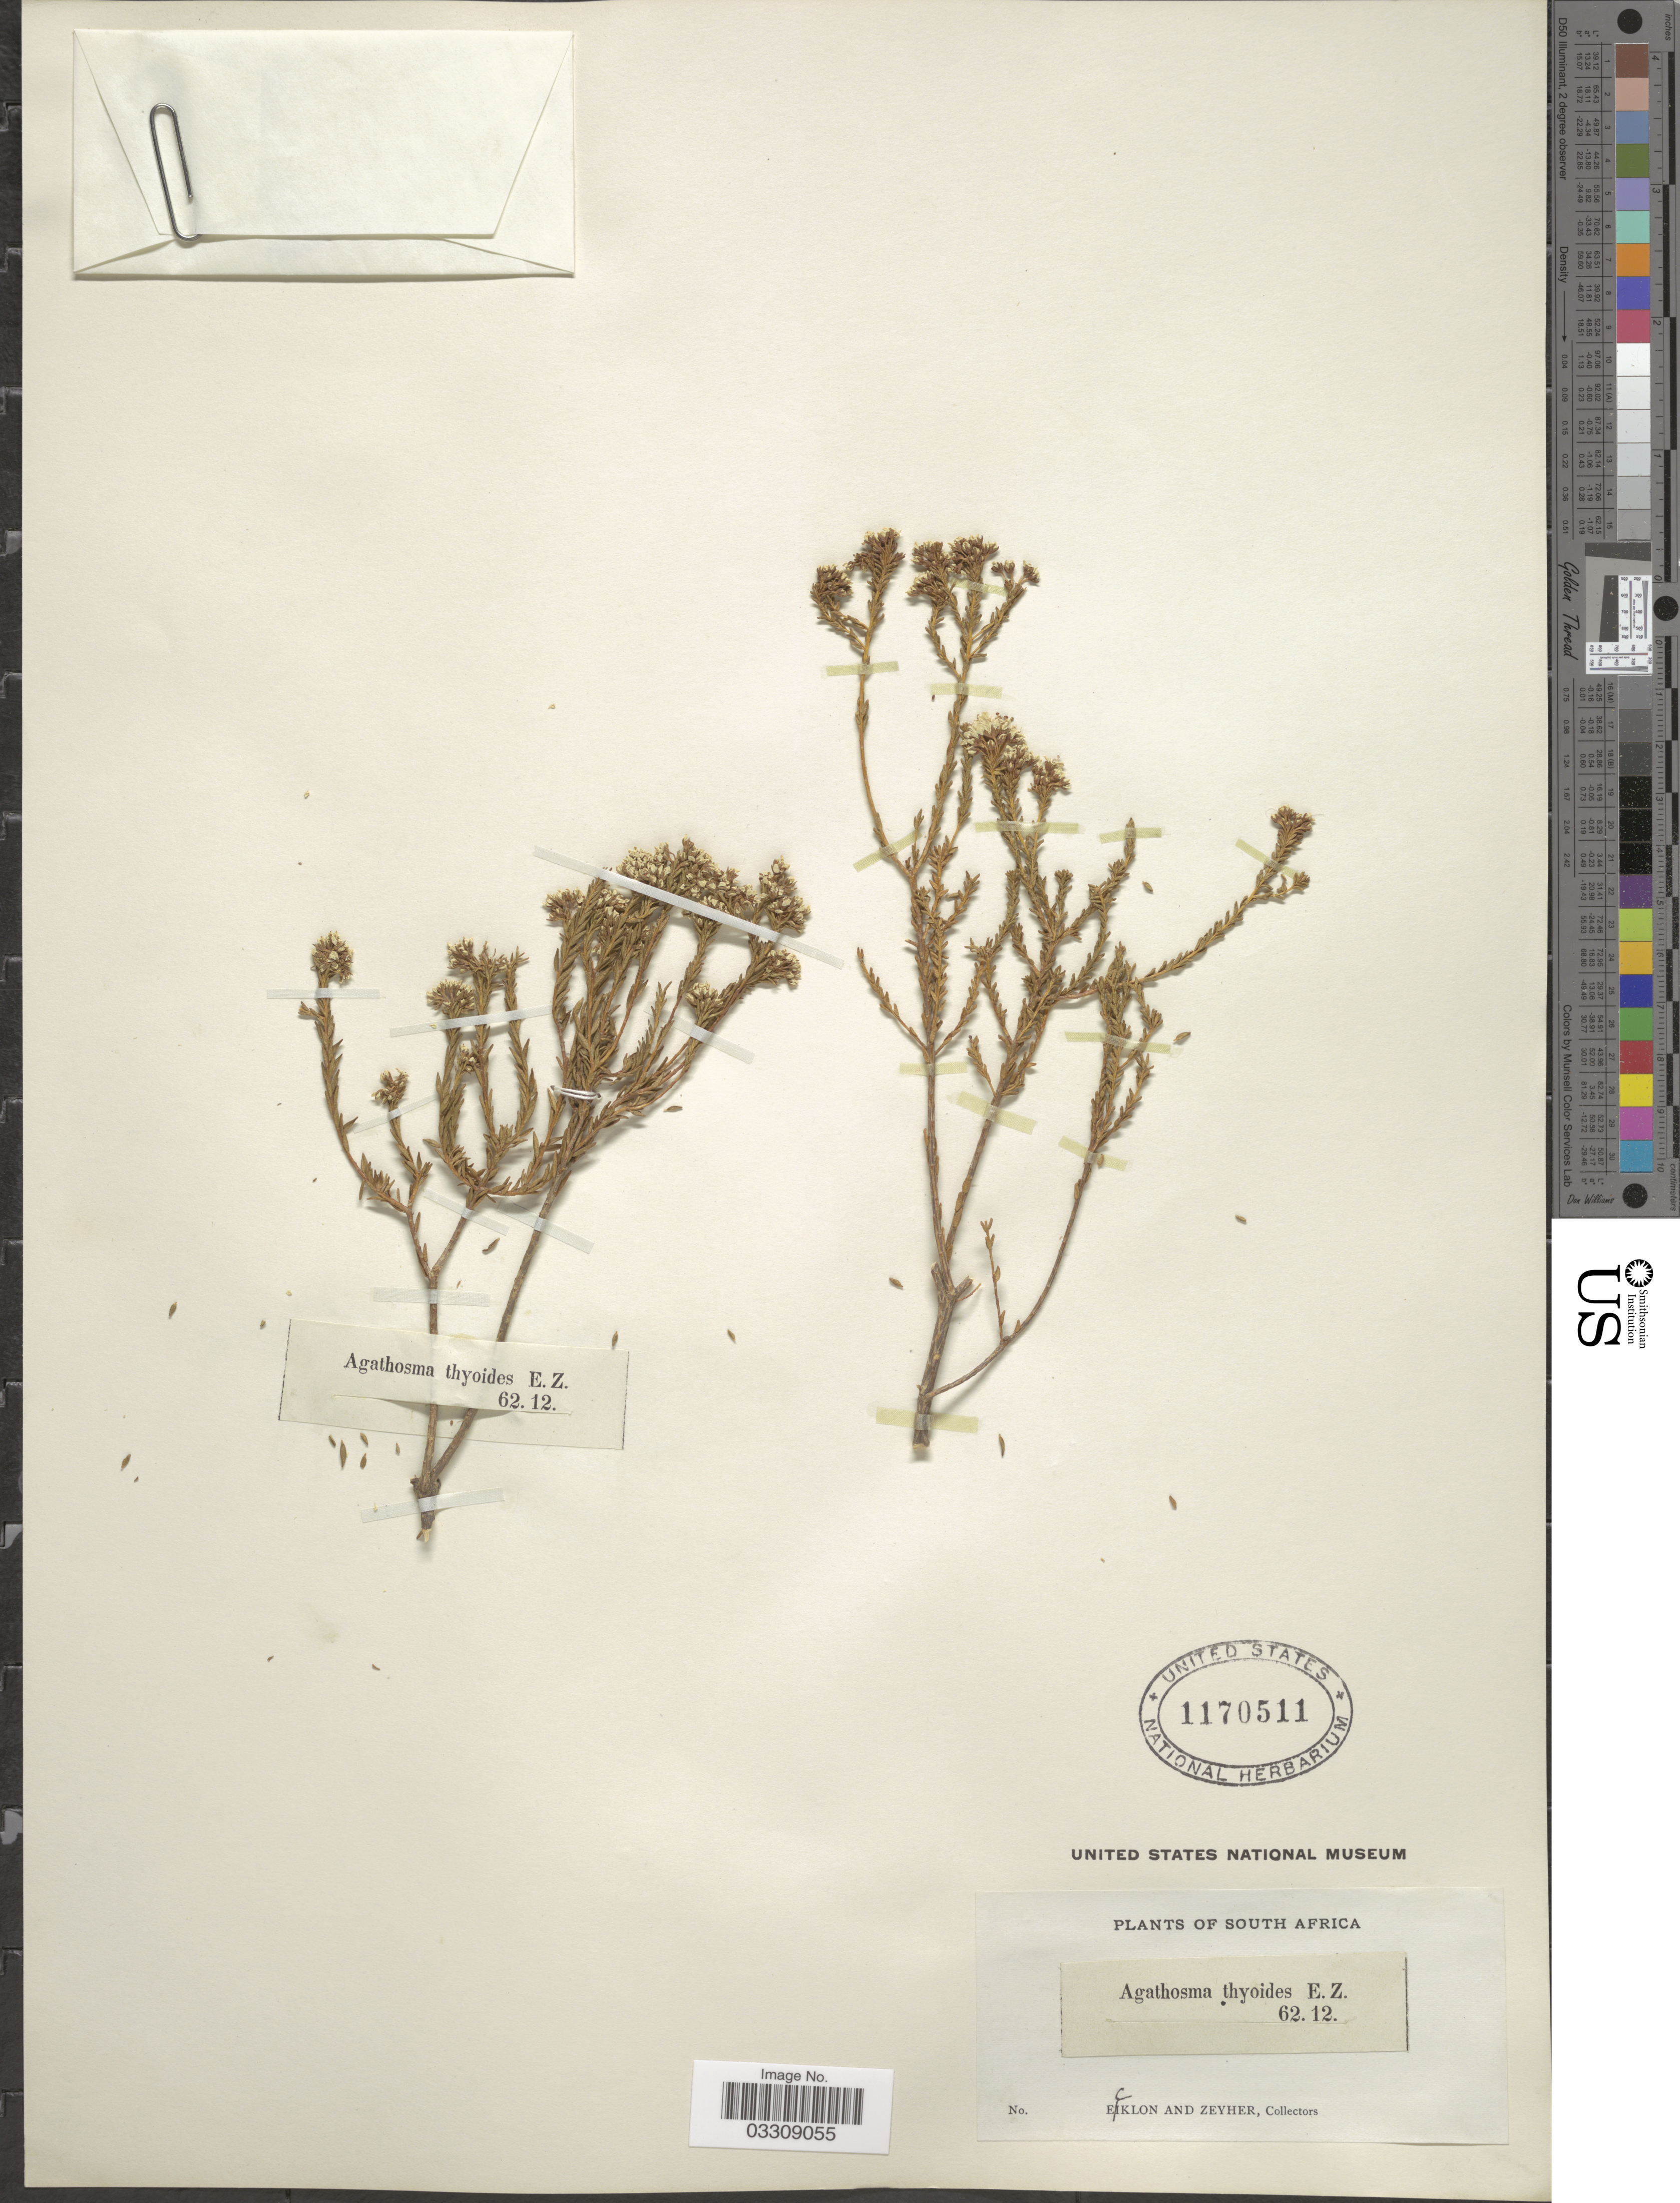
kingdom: Plantae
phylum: Tracheophyta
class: Magnoliopsida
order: Sapindales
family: Rutaceae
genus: Agathosma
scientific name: Agathosma thyoides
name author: G. Don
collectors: -. Ecklon & -. Zeyher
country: South Africa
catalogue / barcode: US 1170511